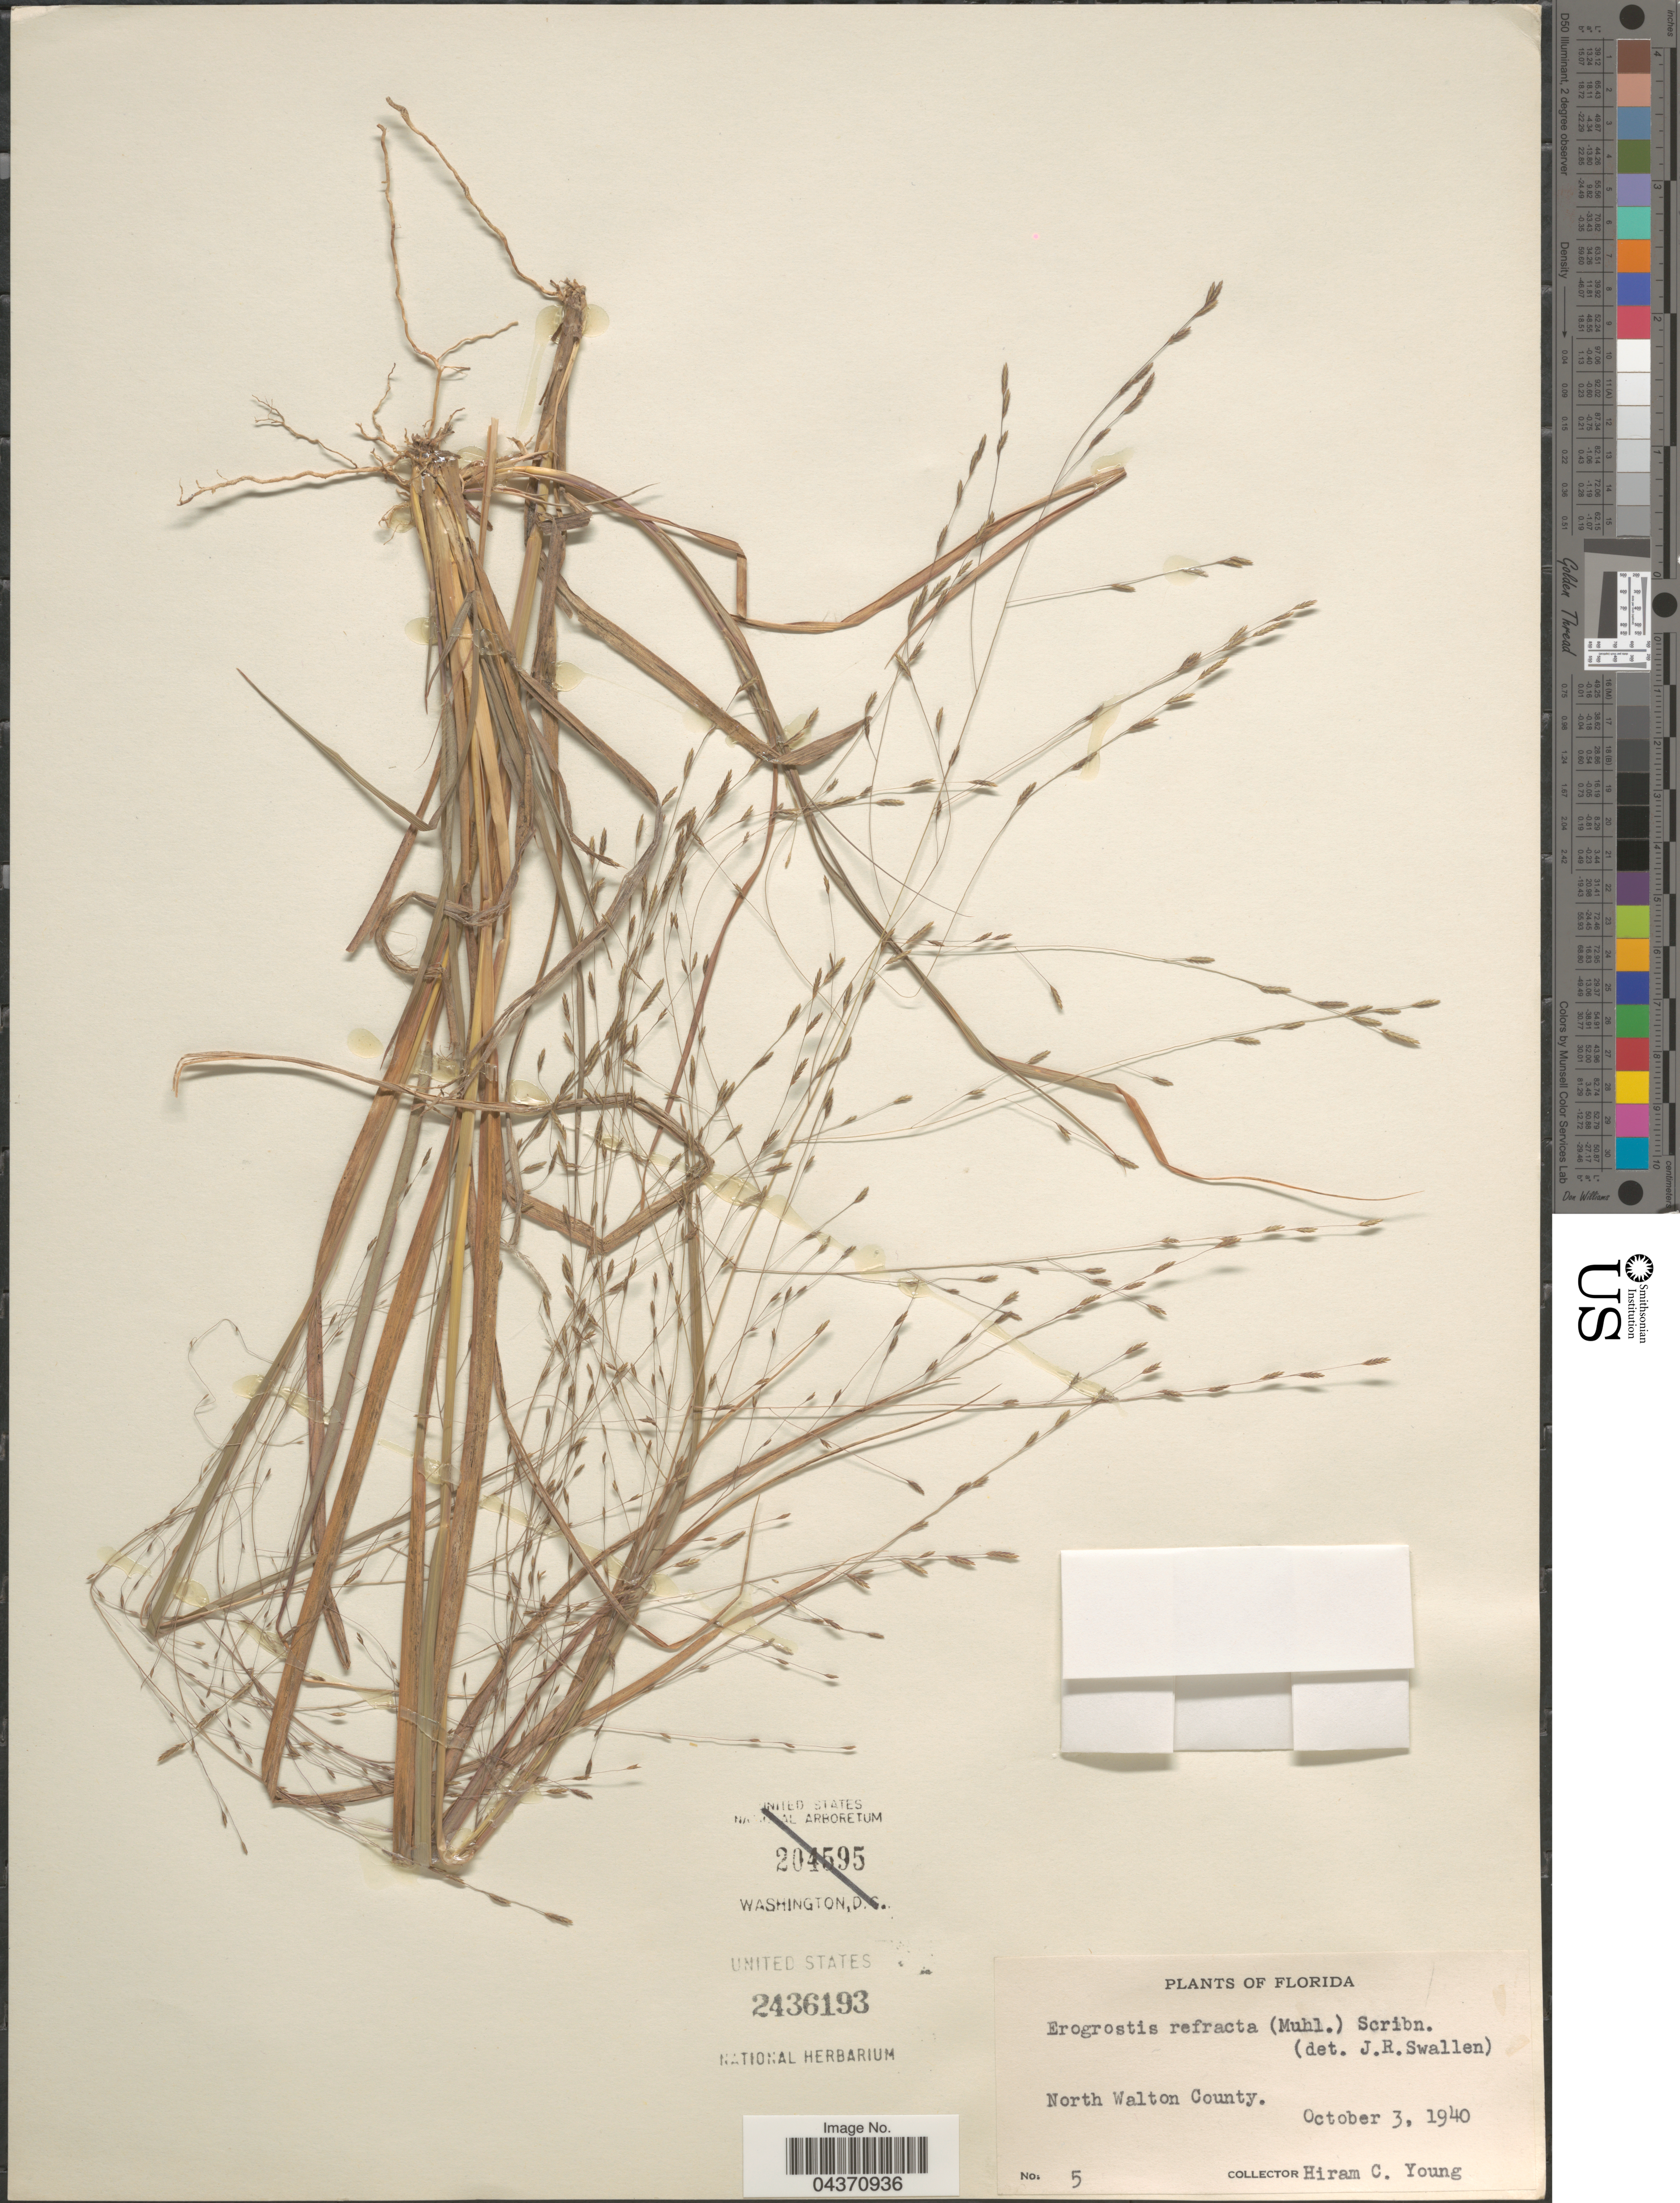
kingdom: Plantae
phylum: Tracheophyta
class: Liliopsida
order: Poales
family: Poaceae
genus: Eragrostis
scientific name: Eragrostis refracta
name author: (Muhl.) Scribn.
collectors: H. Young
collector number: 5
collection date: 1940-10-03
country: United States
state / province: Florida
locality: North Walton County.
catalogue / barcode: US 2436193